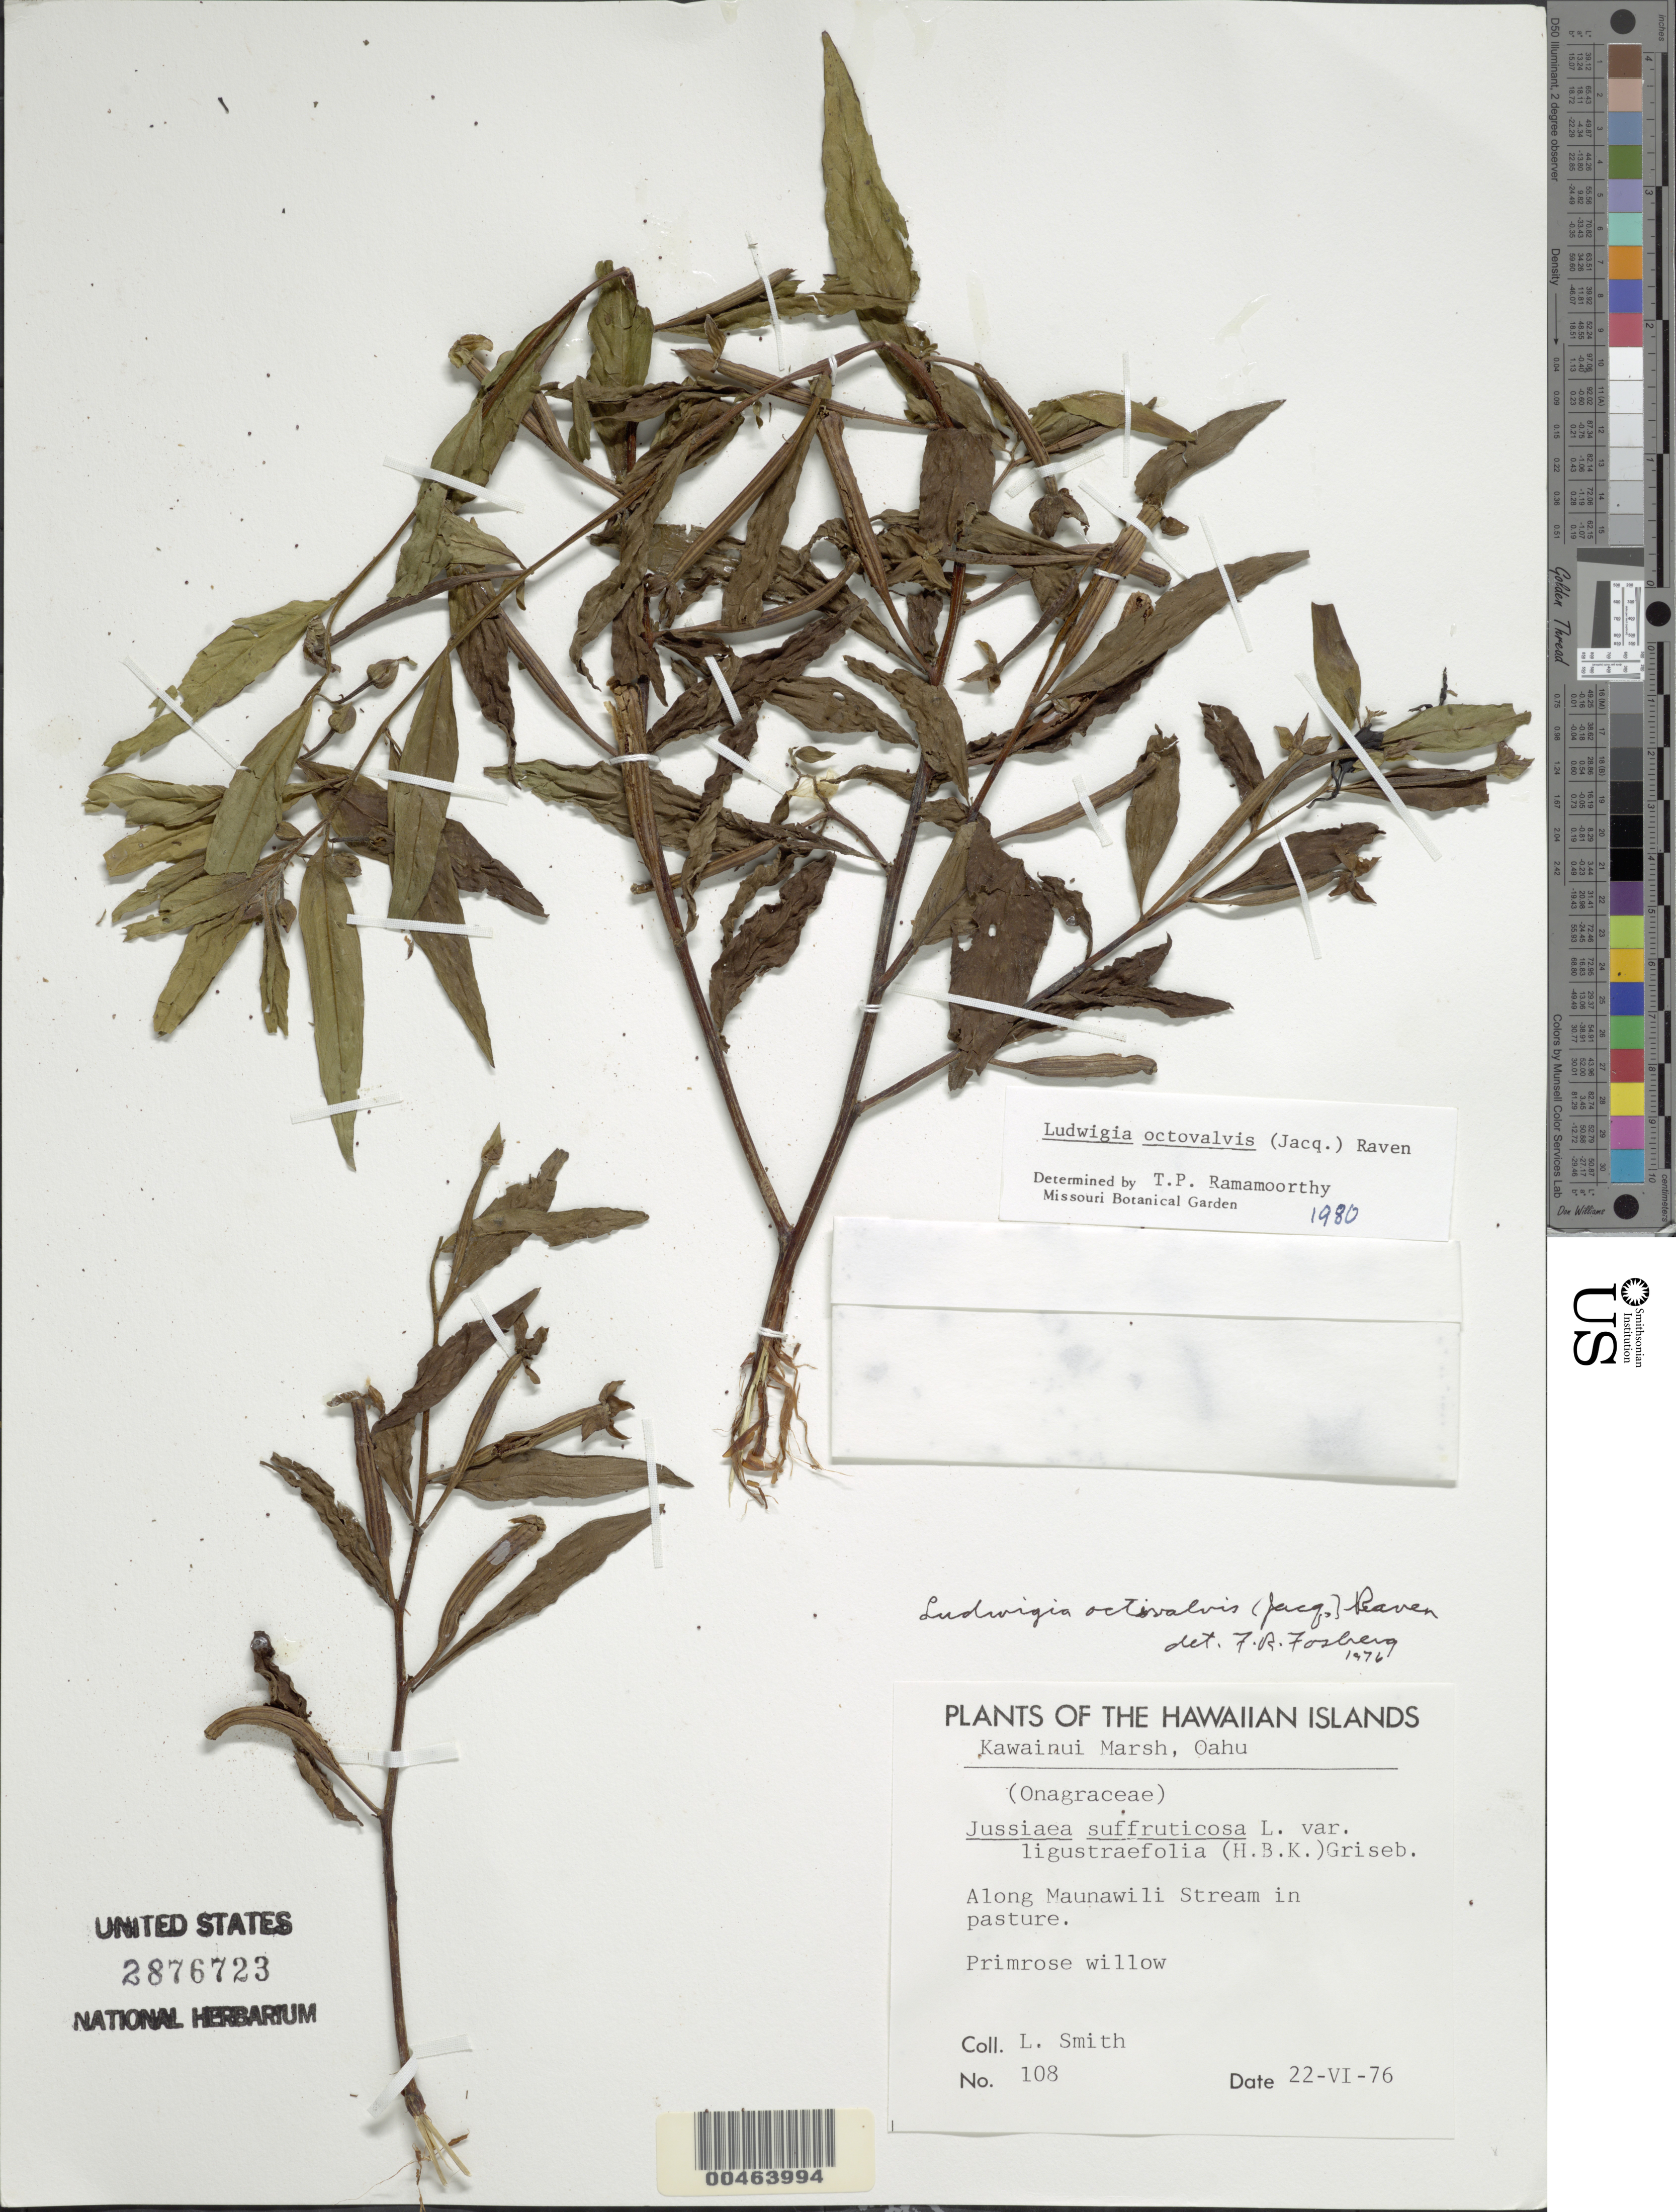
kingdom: Plantae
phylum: Tracheophyta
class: Magnoliopsida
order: Myrtales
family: Onagraceae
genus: Ludwigia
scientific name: Ludwigia octovalvis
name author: (Jacq.) P.H. Raven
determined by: Ramamoorthy, T. P.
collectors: L. Smith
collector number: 108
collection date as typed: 22 Jun 1976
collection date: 1976-06-22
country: United States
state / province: Hawaii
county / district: Honolulu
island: Oahu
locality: Kawainui Marsh: Along Maunawili Stream in pasture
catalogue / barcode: US 2876723